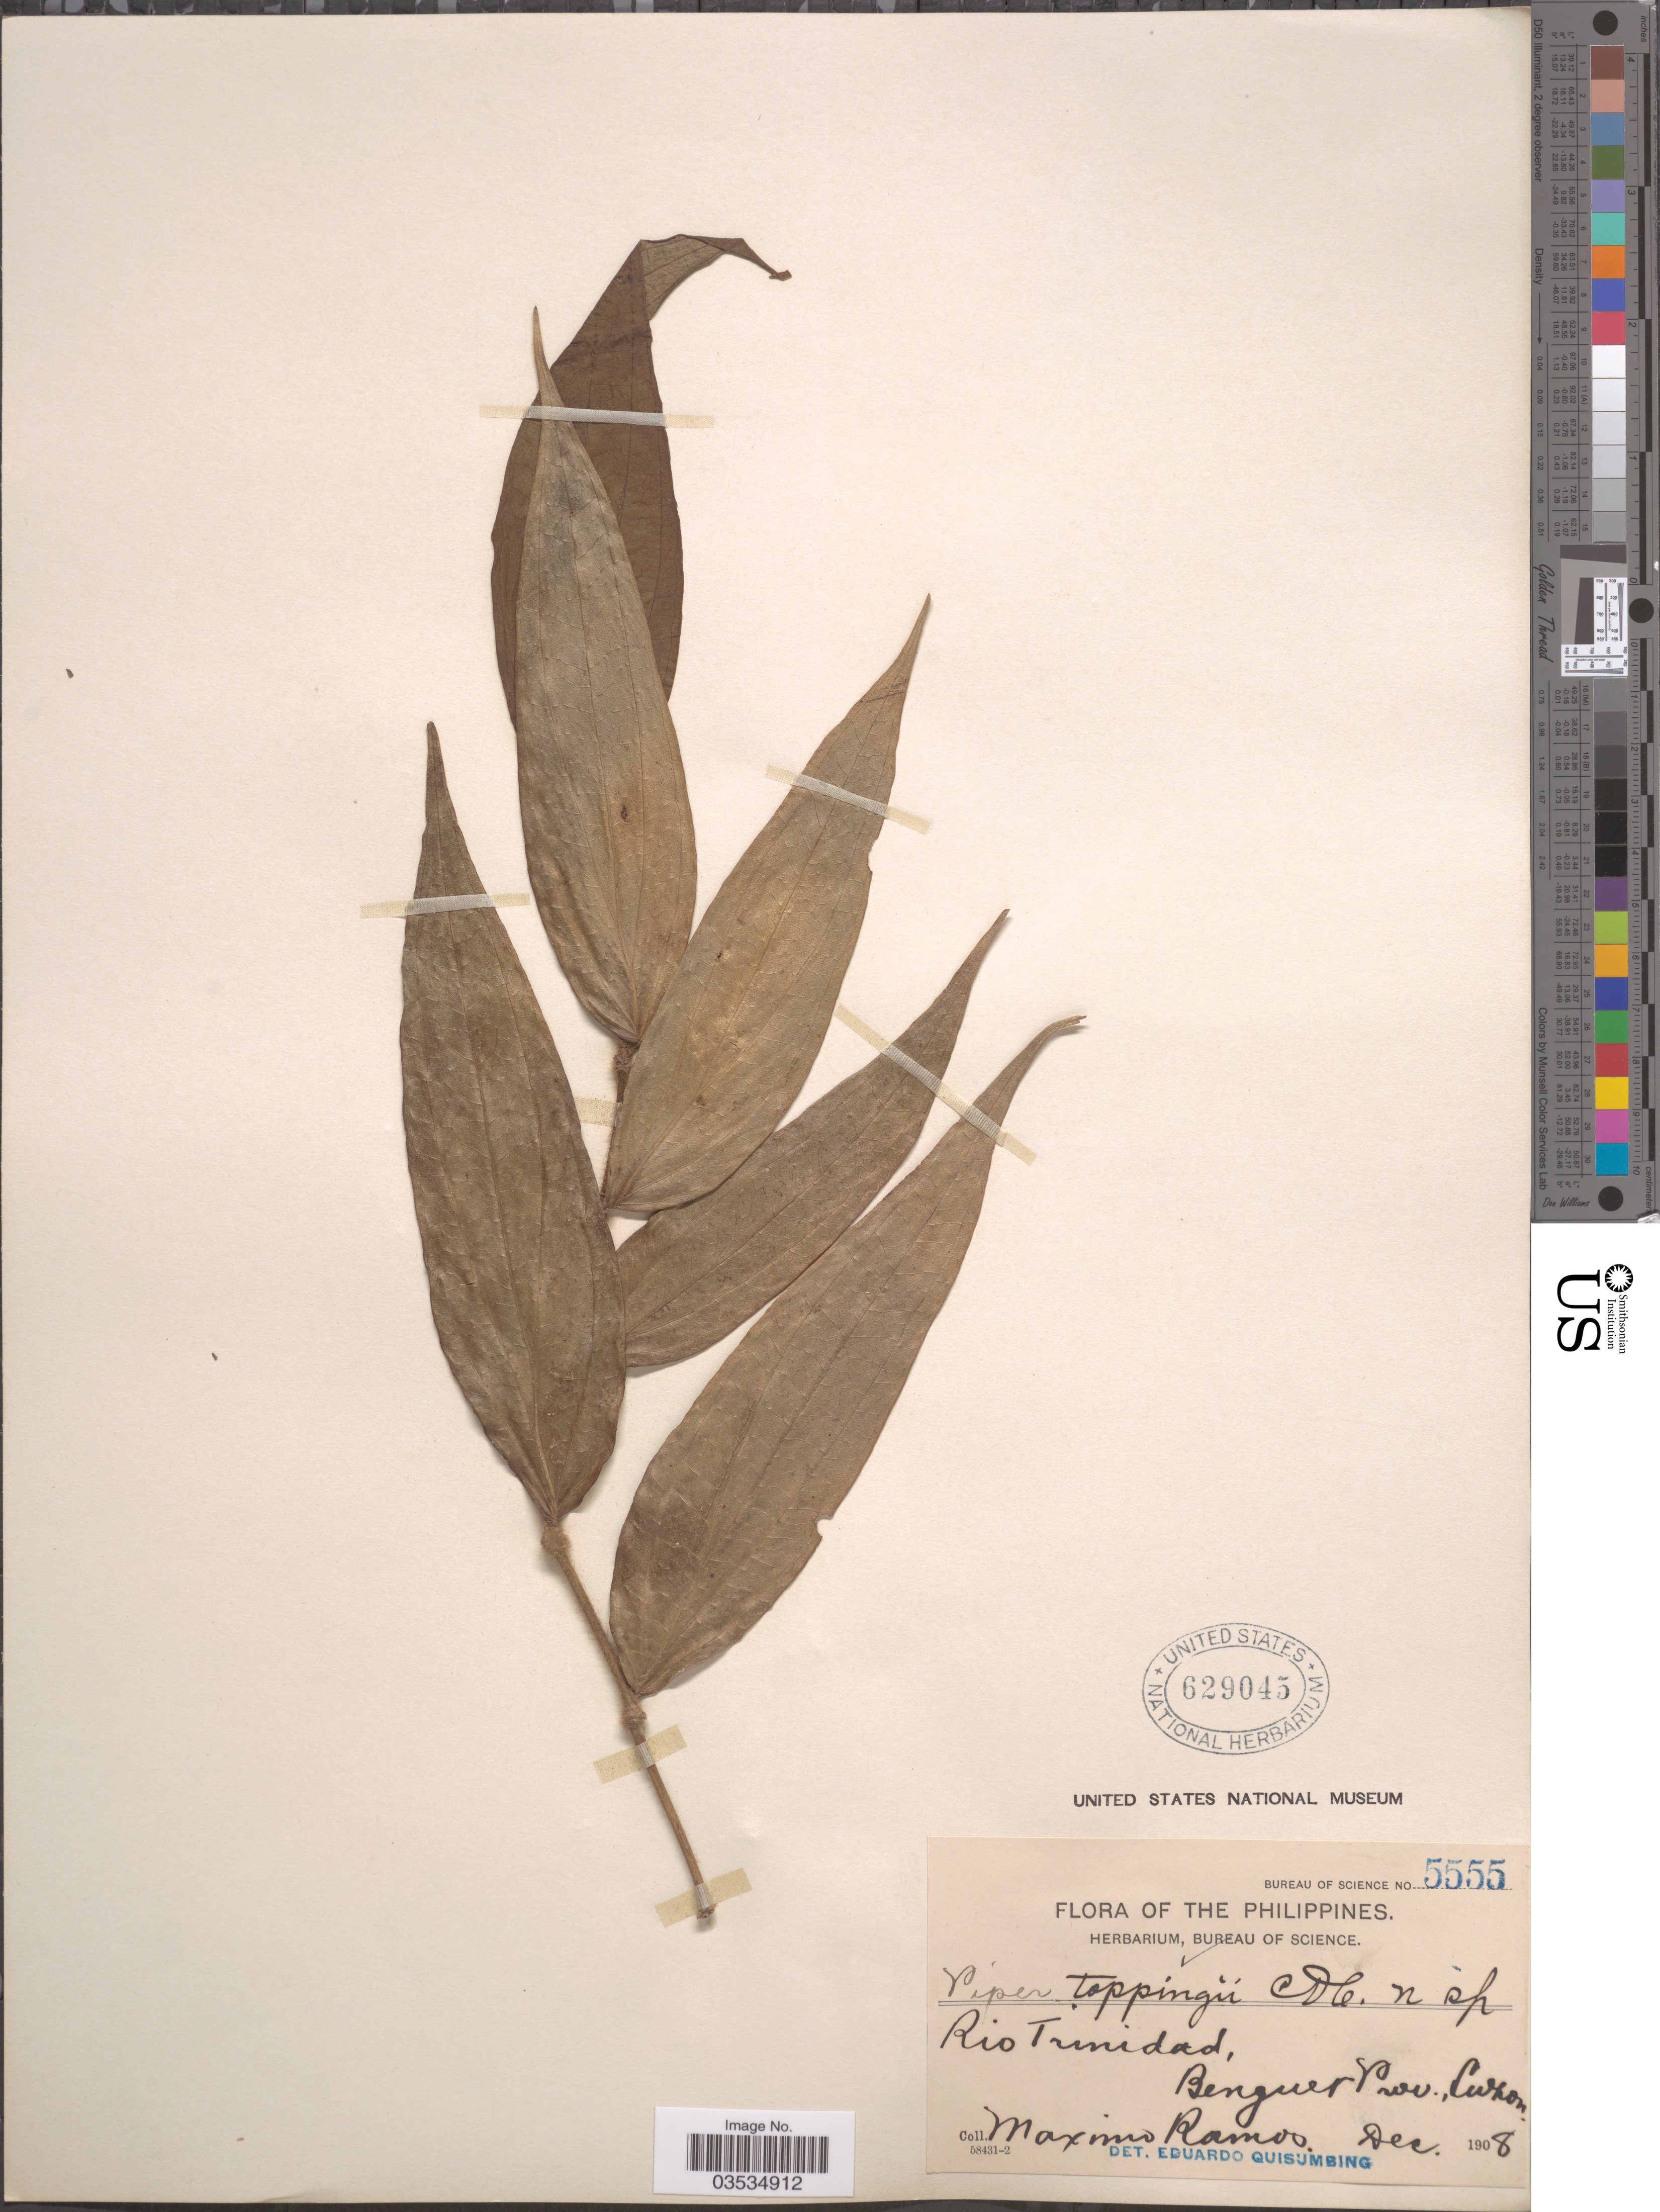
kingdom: Plantae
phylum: Tracheophyta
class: Magnoliopsida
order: Piperales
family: Piperaceae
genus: Piper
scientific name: Piper toppingii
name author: C. DC. in Elmer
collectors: M. Ramos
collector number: Bureau of Science 5555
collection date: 1908-12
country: Philippines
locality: Rio Trinidad, Benguet Prov., Luzon.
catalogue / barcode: US 629045